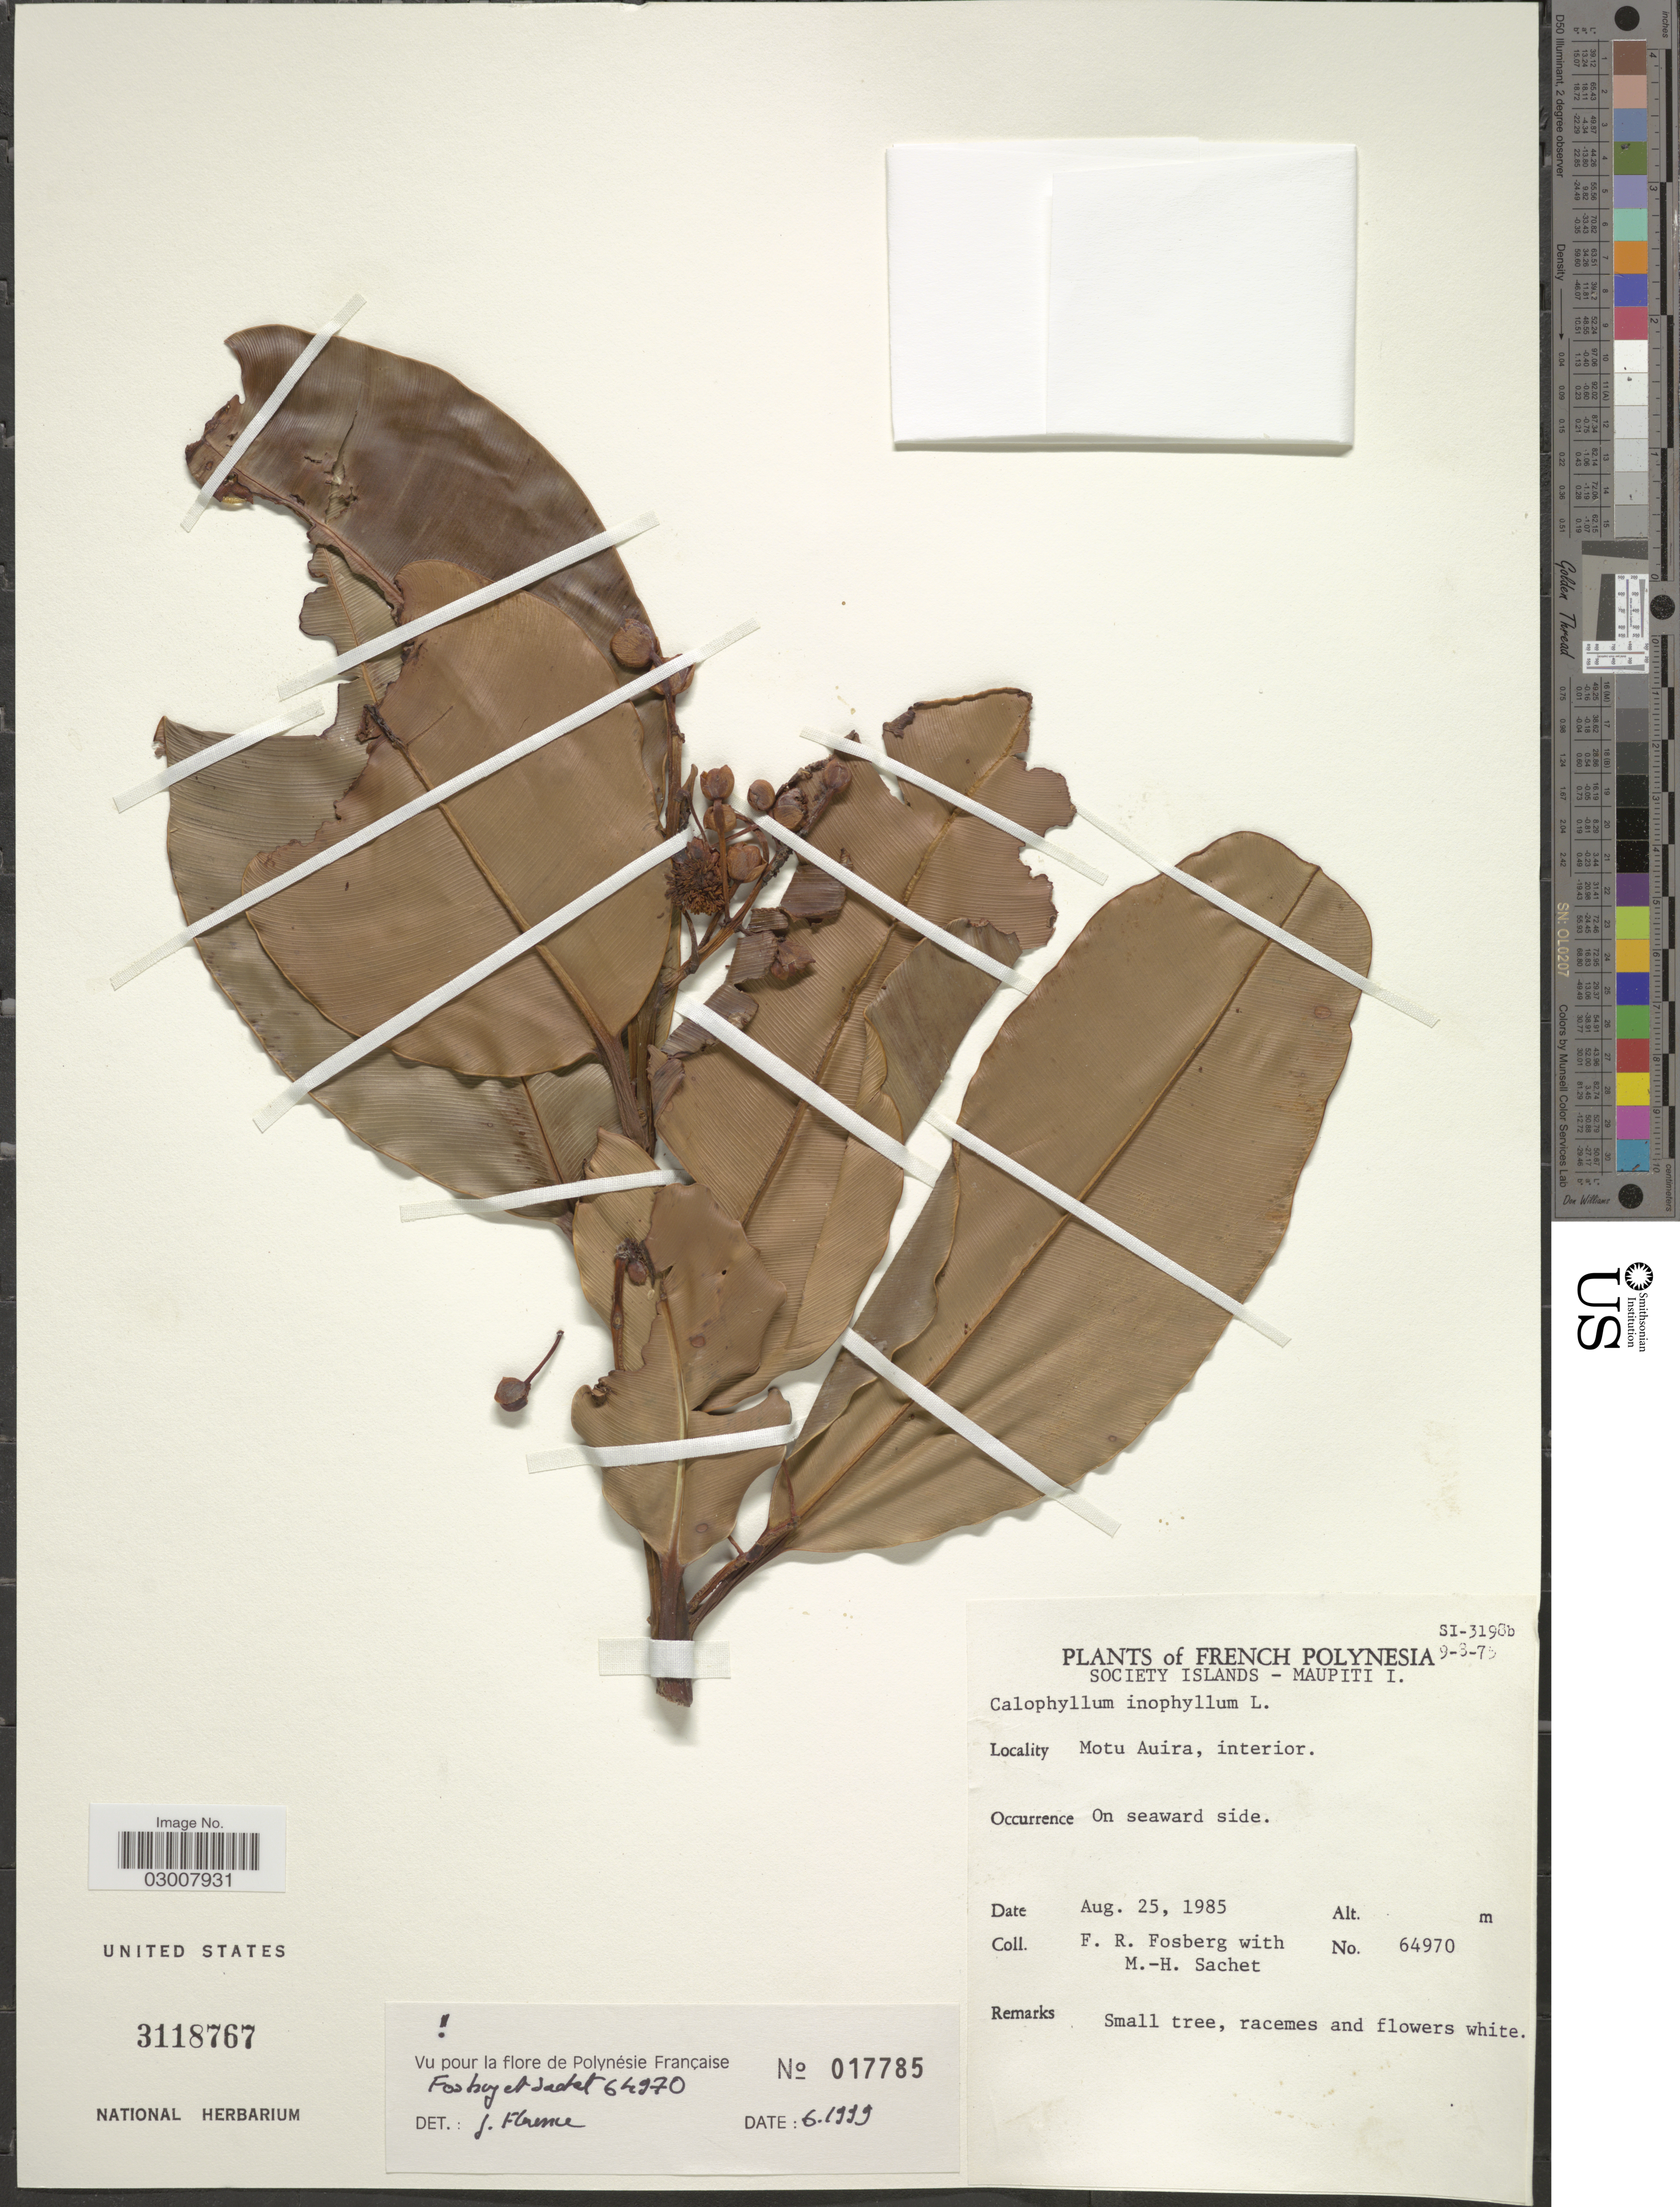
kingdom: Plantae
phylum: Tracheophyta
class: Magnoliopsida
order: Malpighiales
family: Calophyllaceae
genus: Calophyllum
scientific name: Calophyllum inophyllum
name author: L.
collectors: F. R. Fosberg & M.-H. Sachet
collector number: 64970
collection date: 1985-08-25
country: French Polynesia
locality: Society Islands - Maupiti I. Motu Auira, interior.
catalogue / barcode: US 3118767